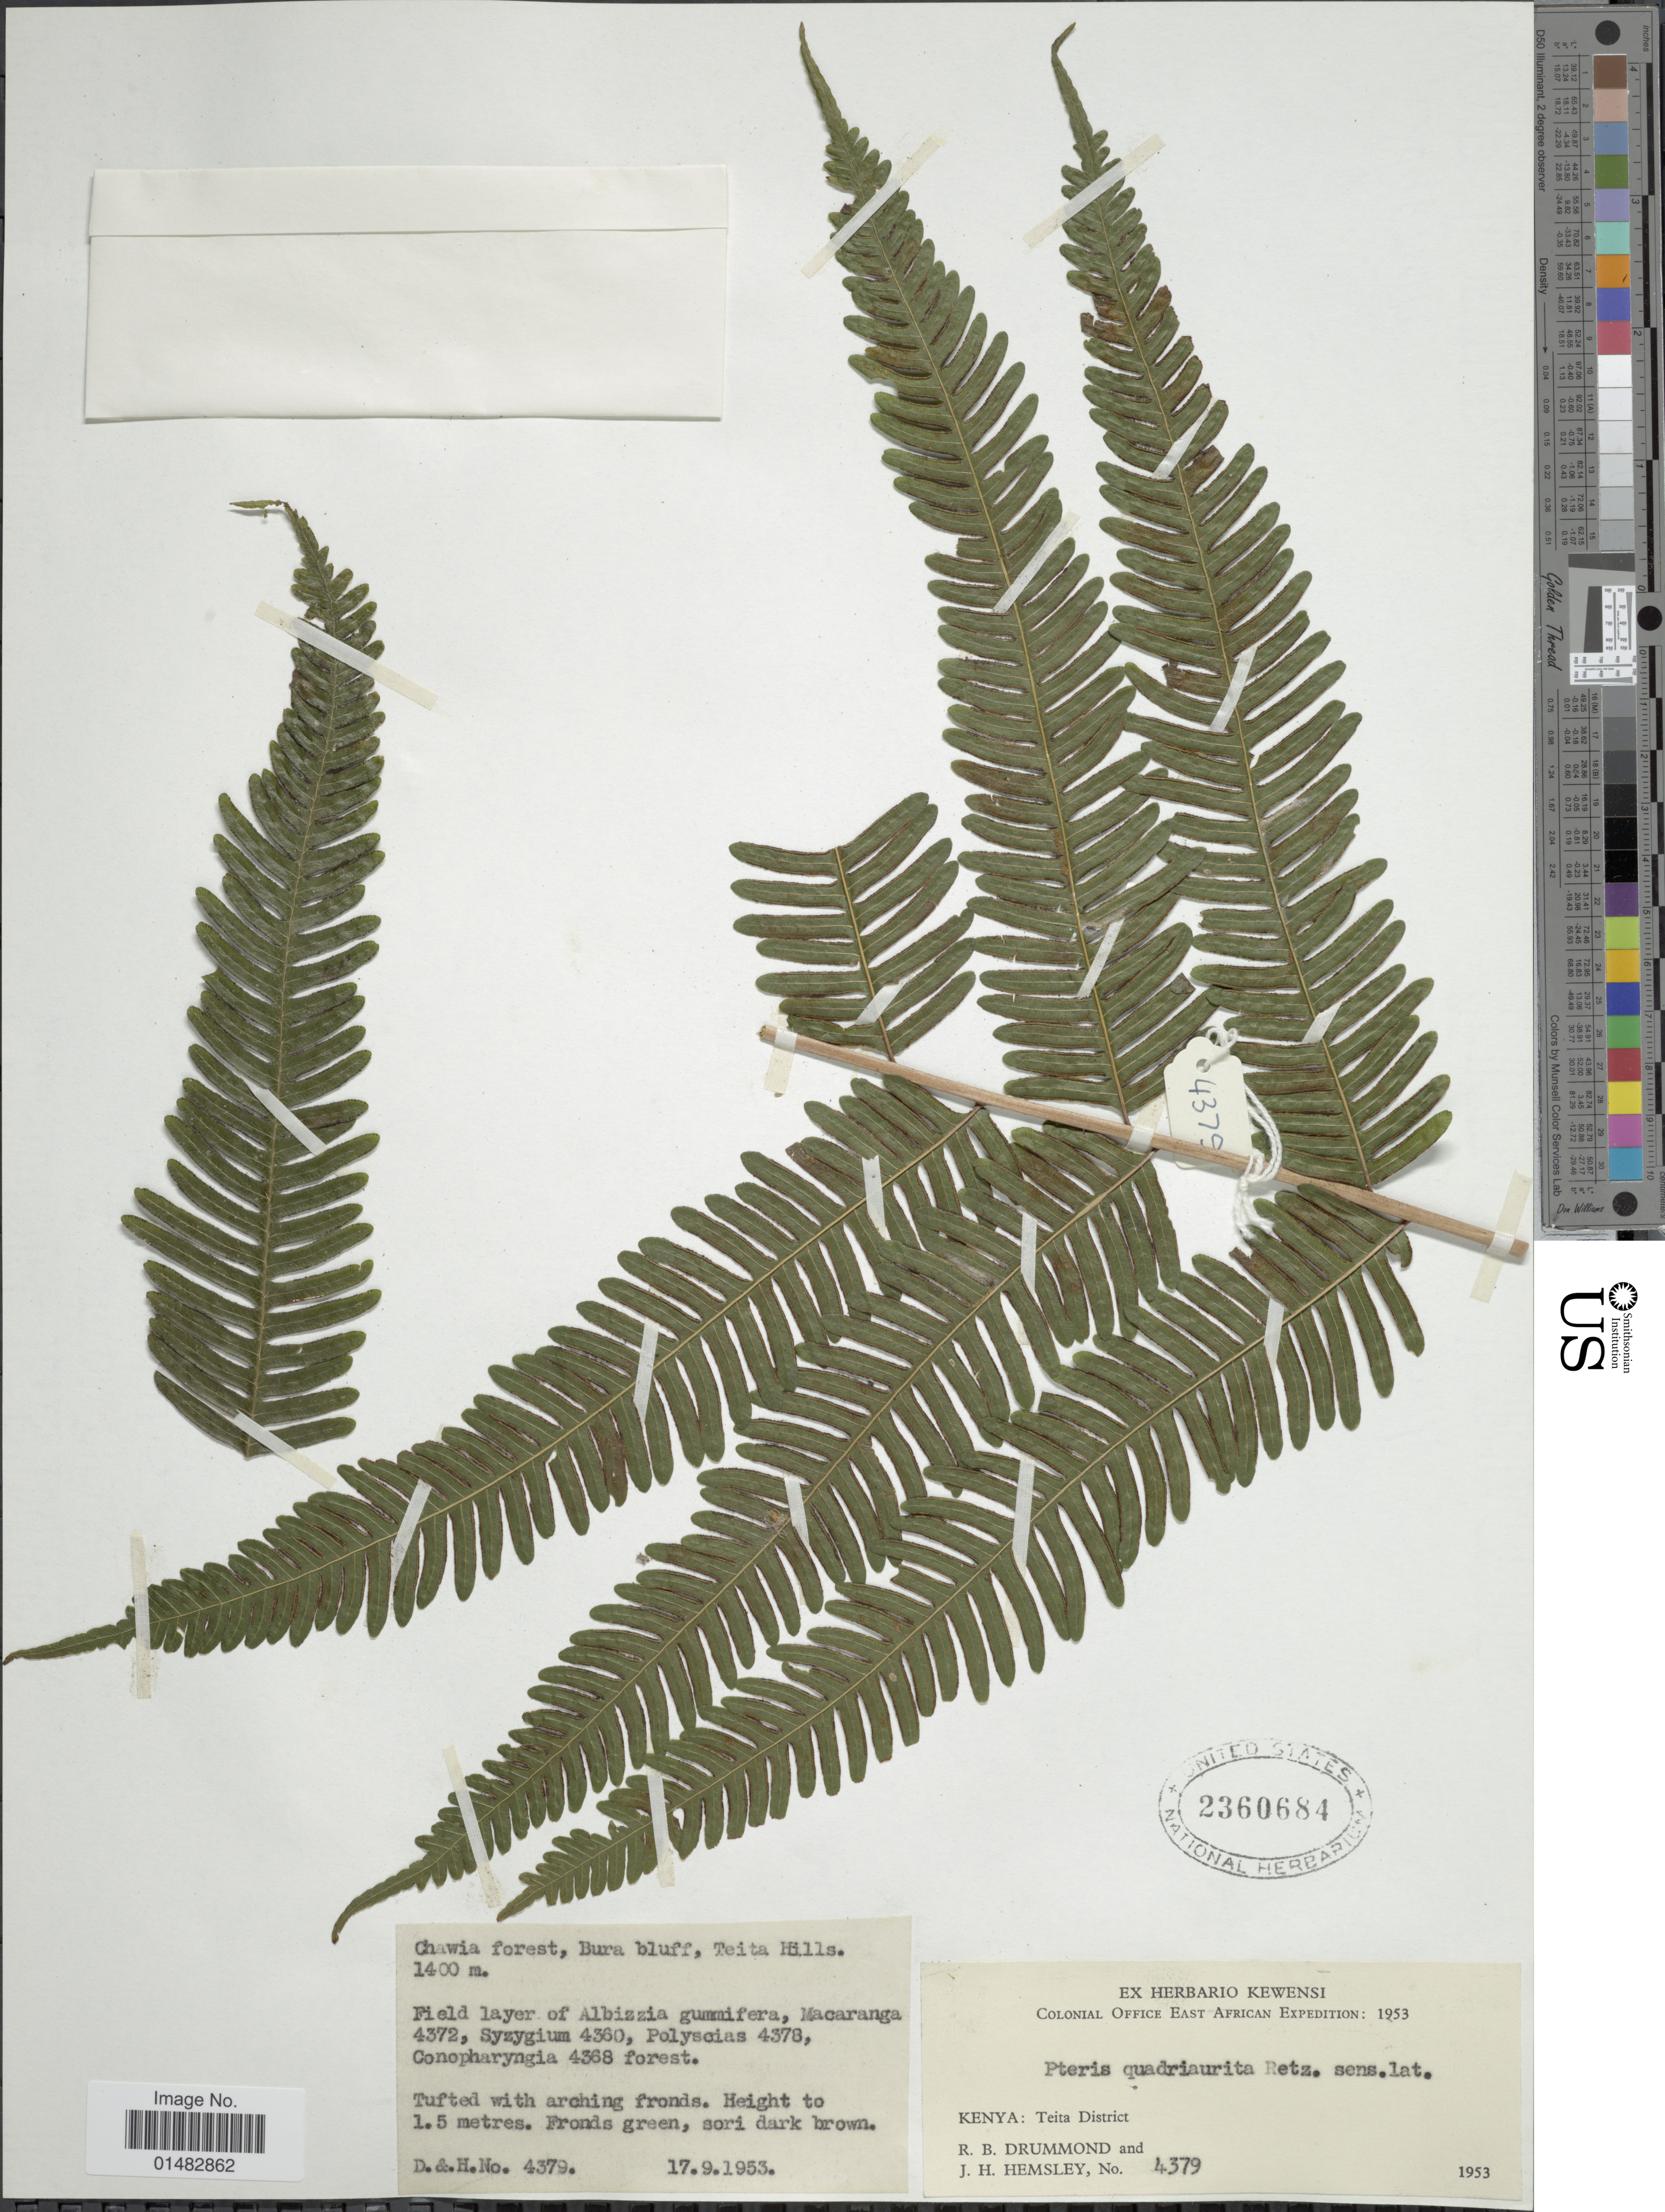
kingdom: Plantae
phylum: Tracheophyta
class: Polypodiopsida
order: Polypodiales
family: Pteridaceae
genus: Pteris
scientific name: Pteris quadriaurita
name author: Retz.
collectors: R. Drummond & J. H. Hemsley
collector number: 4379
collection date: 1953-09-17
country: Kenya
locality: Kenya: Teita District, Chawia forest, Bura Bluff, Teita Hills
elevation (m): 1400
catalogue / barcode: US 2360684